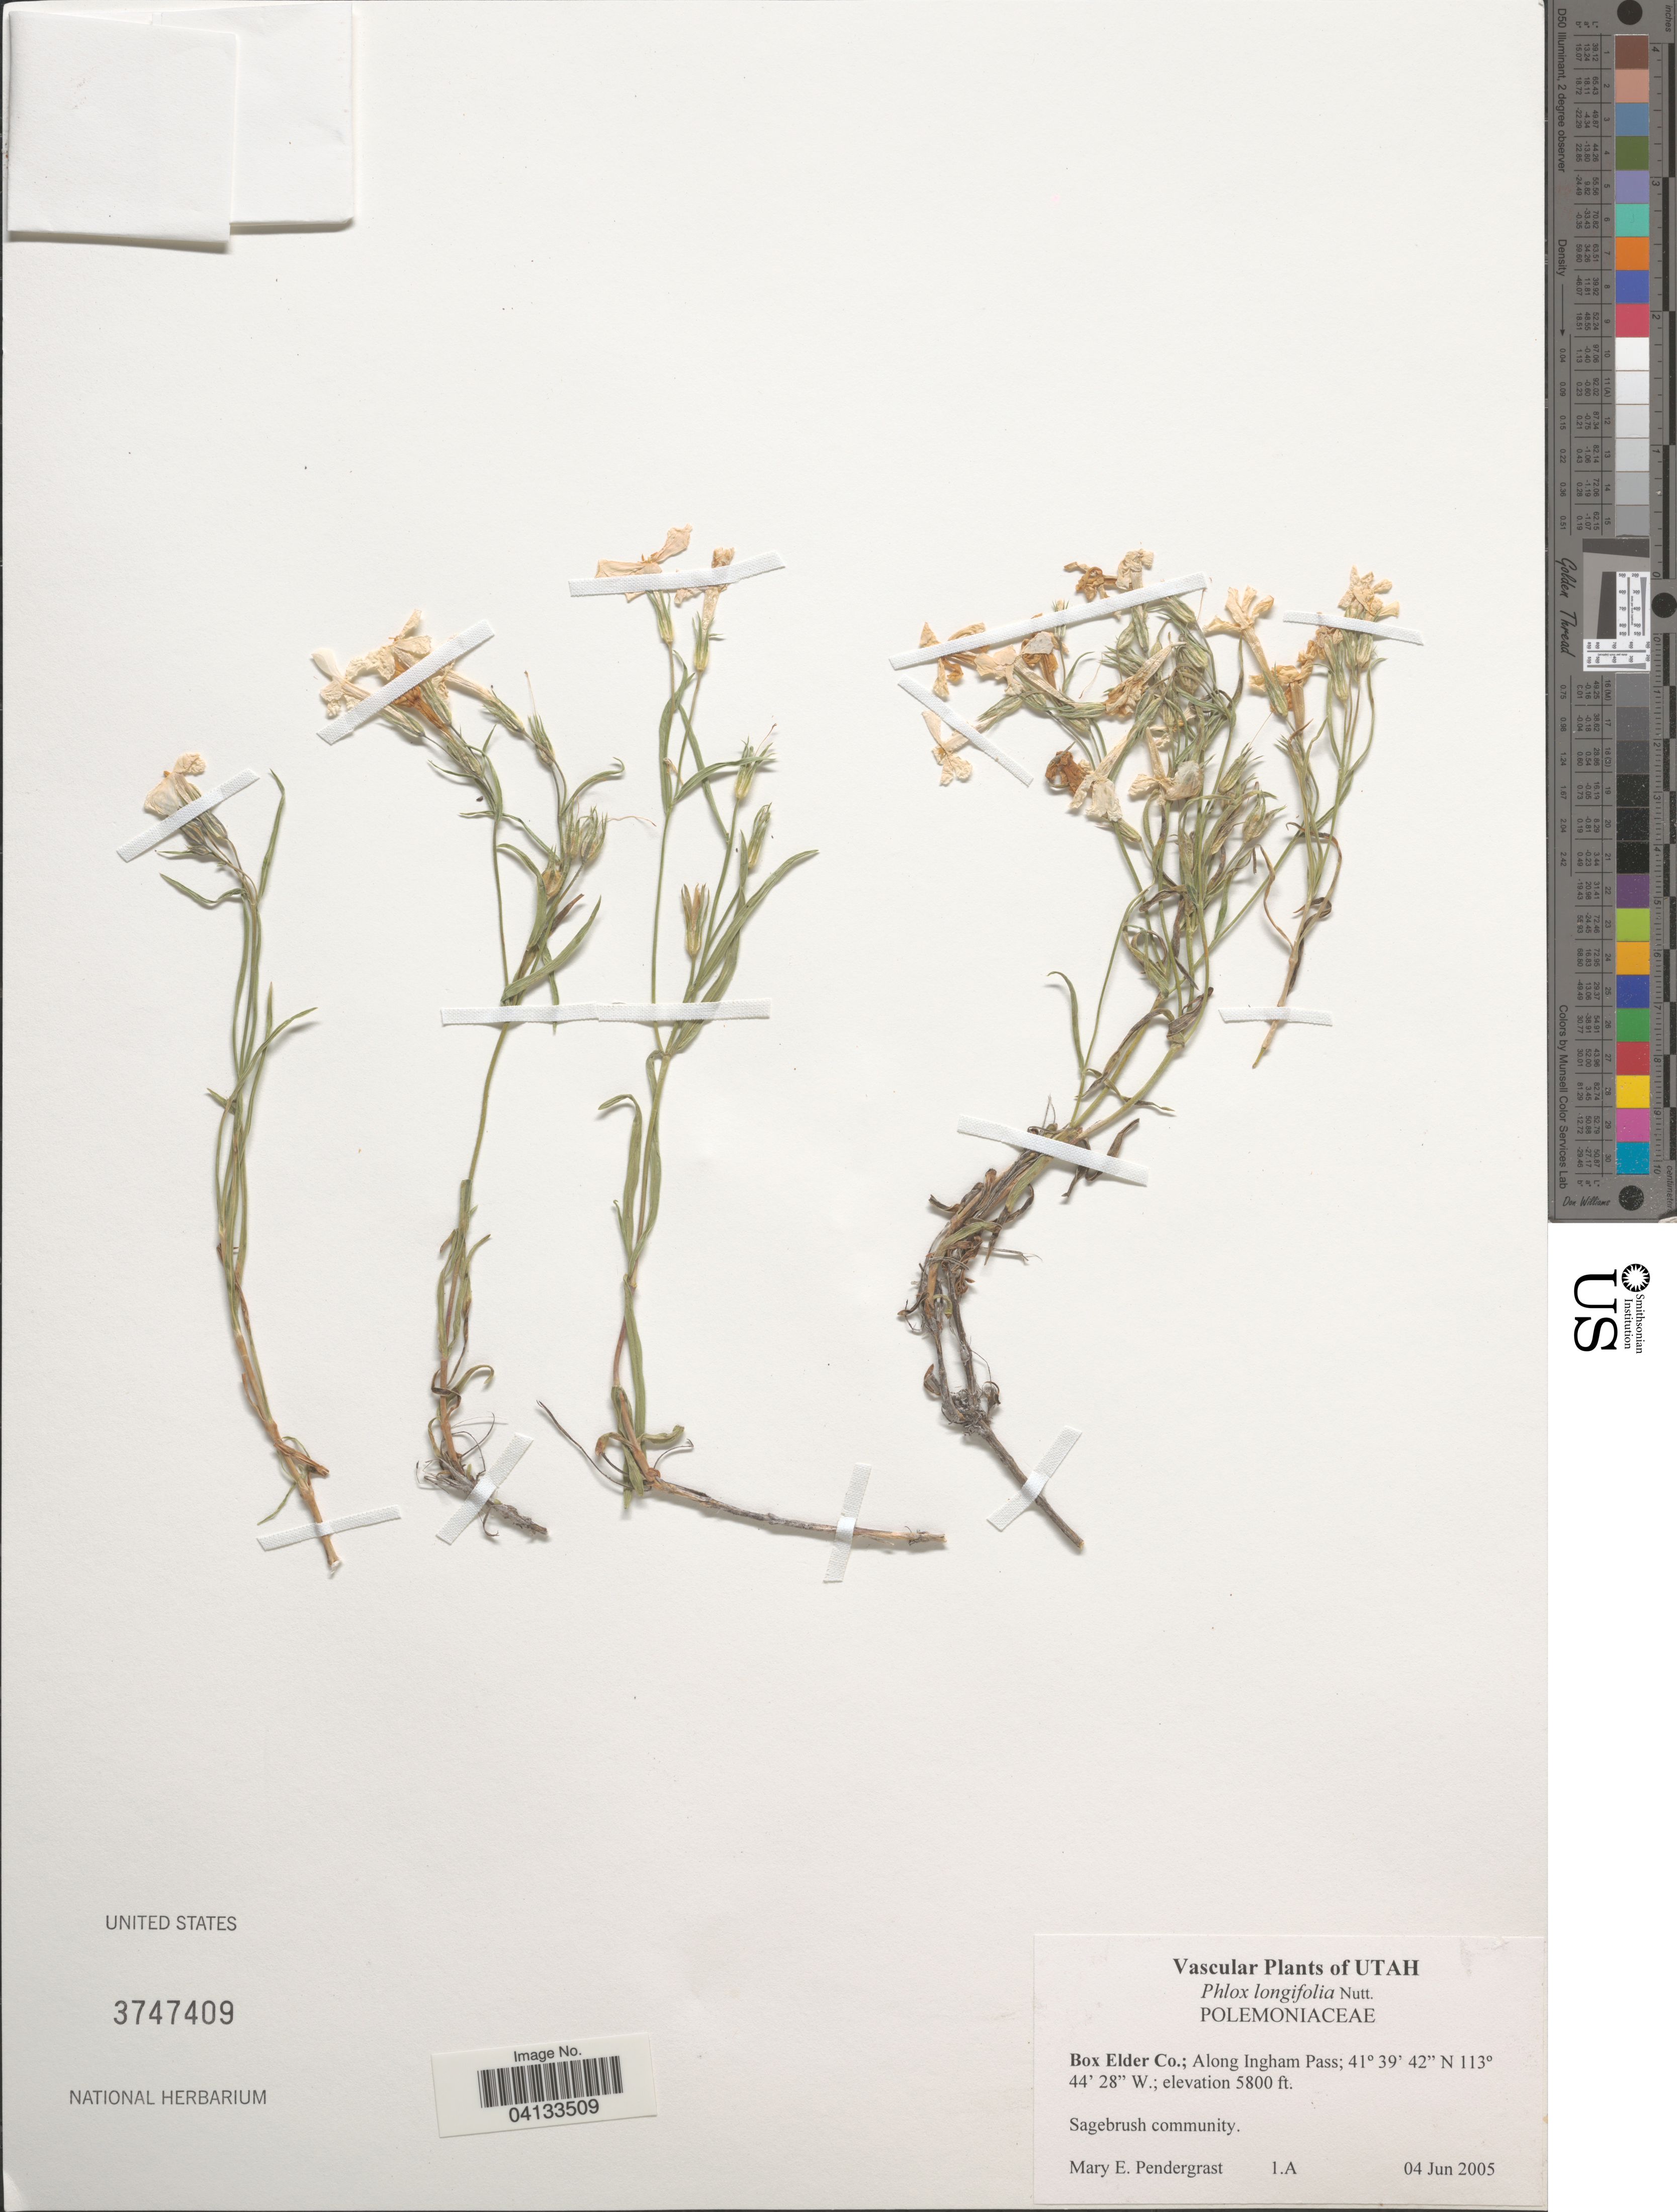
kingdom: Plantae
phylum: Tracheophyta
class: Magnoliopsida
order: Ericales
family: Polemoniaceae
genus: Phlox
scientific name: Phlox longifolia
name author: Nutt.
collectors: M. Pendergast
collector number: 1.A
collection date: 2005-06-04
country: United States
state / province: Utah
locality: Box Elder Co.; Along Ingham Pass.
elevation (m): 1768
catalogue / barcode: US 3747409